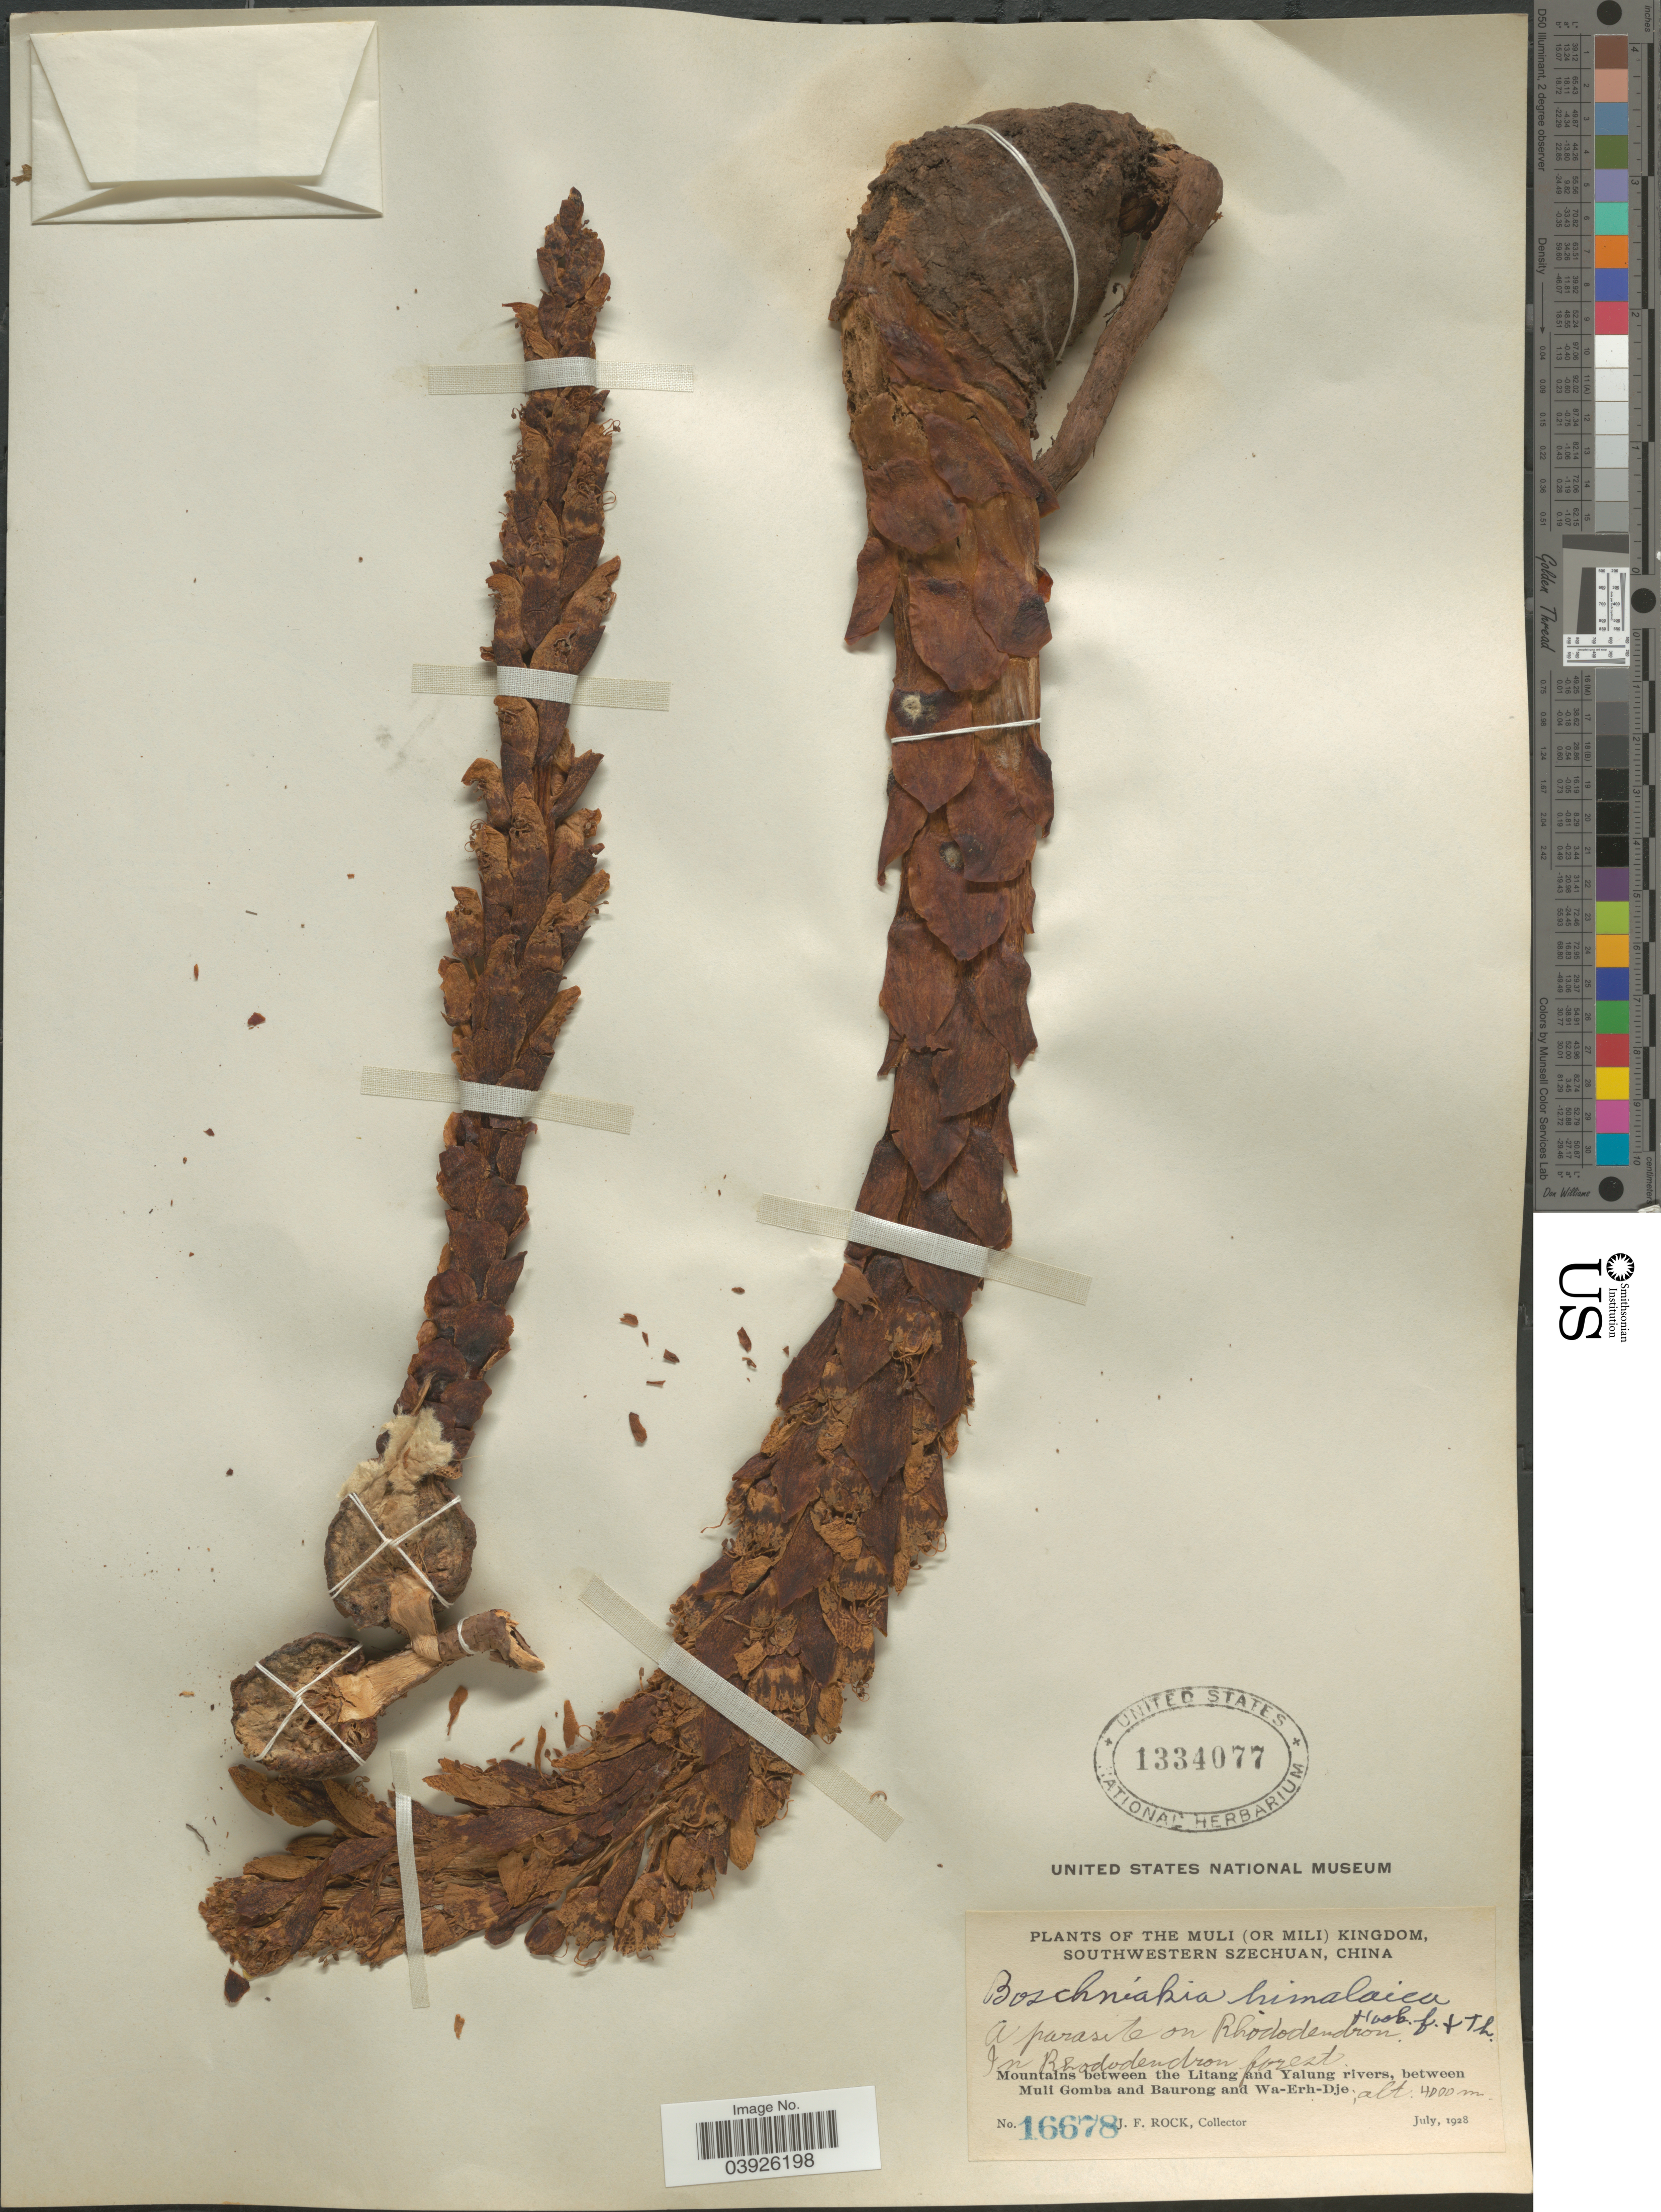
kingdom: Plantae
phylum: Tracheophyta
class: Magnoliopsida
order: Lamiales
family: Orobanchaceae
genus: Boschniakia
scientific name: Boschniakia himalaica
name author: Hook. f. & Thomson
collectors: J. Rock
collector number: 16678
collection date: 1928-07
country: China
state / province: Sichuan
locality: Muli (or Mili) Kingdom. Southwestern Szechuan. In Rhododendron forest. Mountains between the Litang and Yalung rivers, between Muli Gomba and Baurong and Wa-Erh-Dje.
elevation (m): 4000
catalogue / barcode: US 1334077